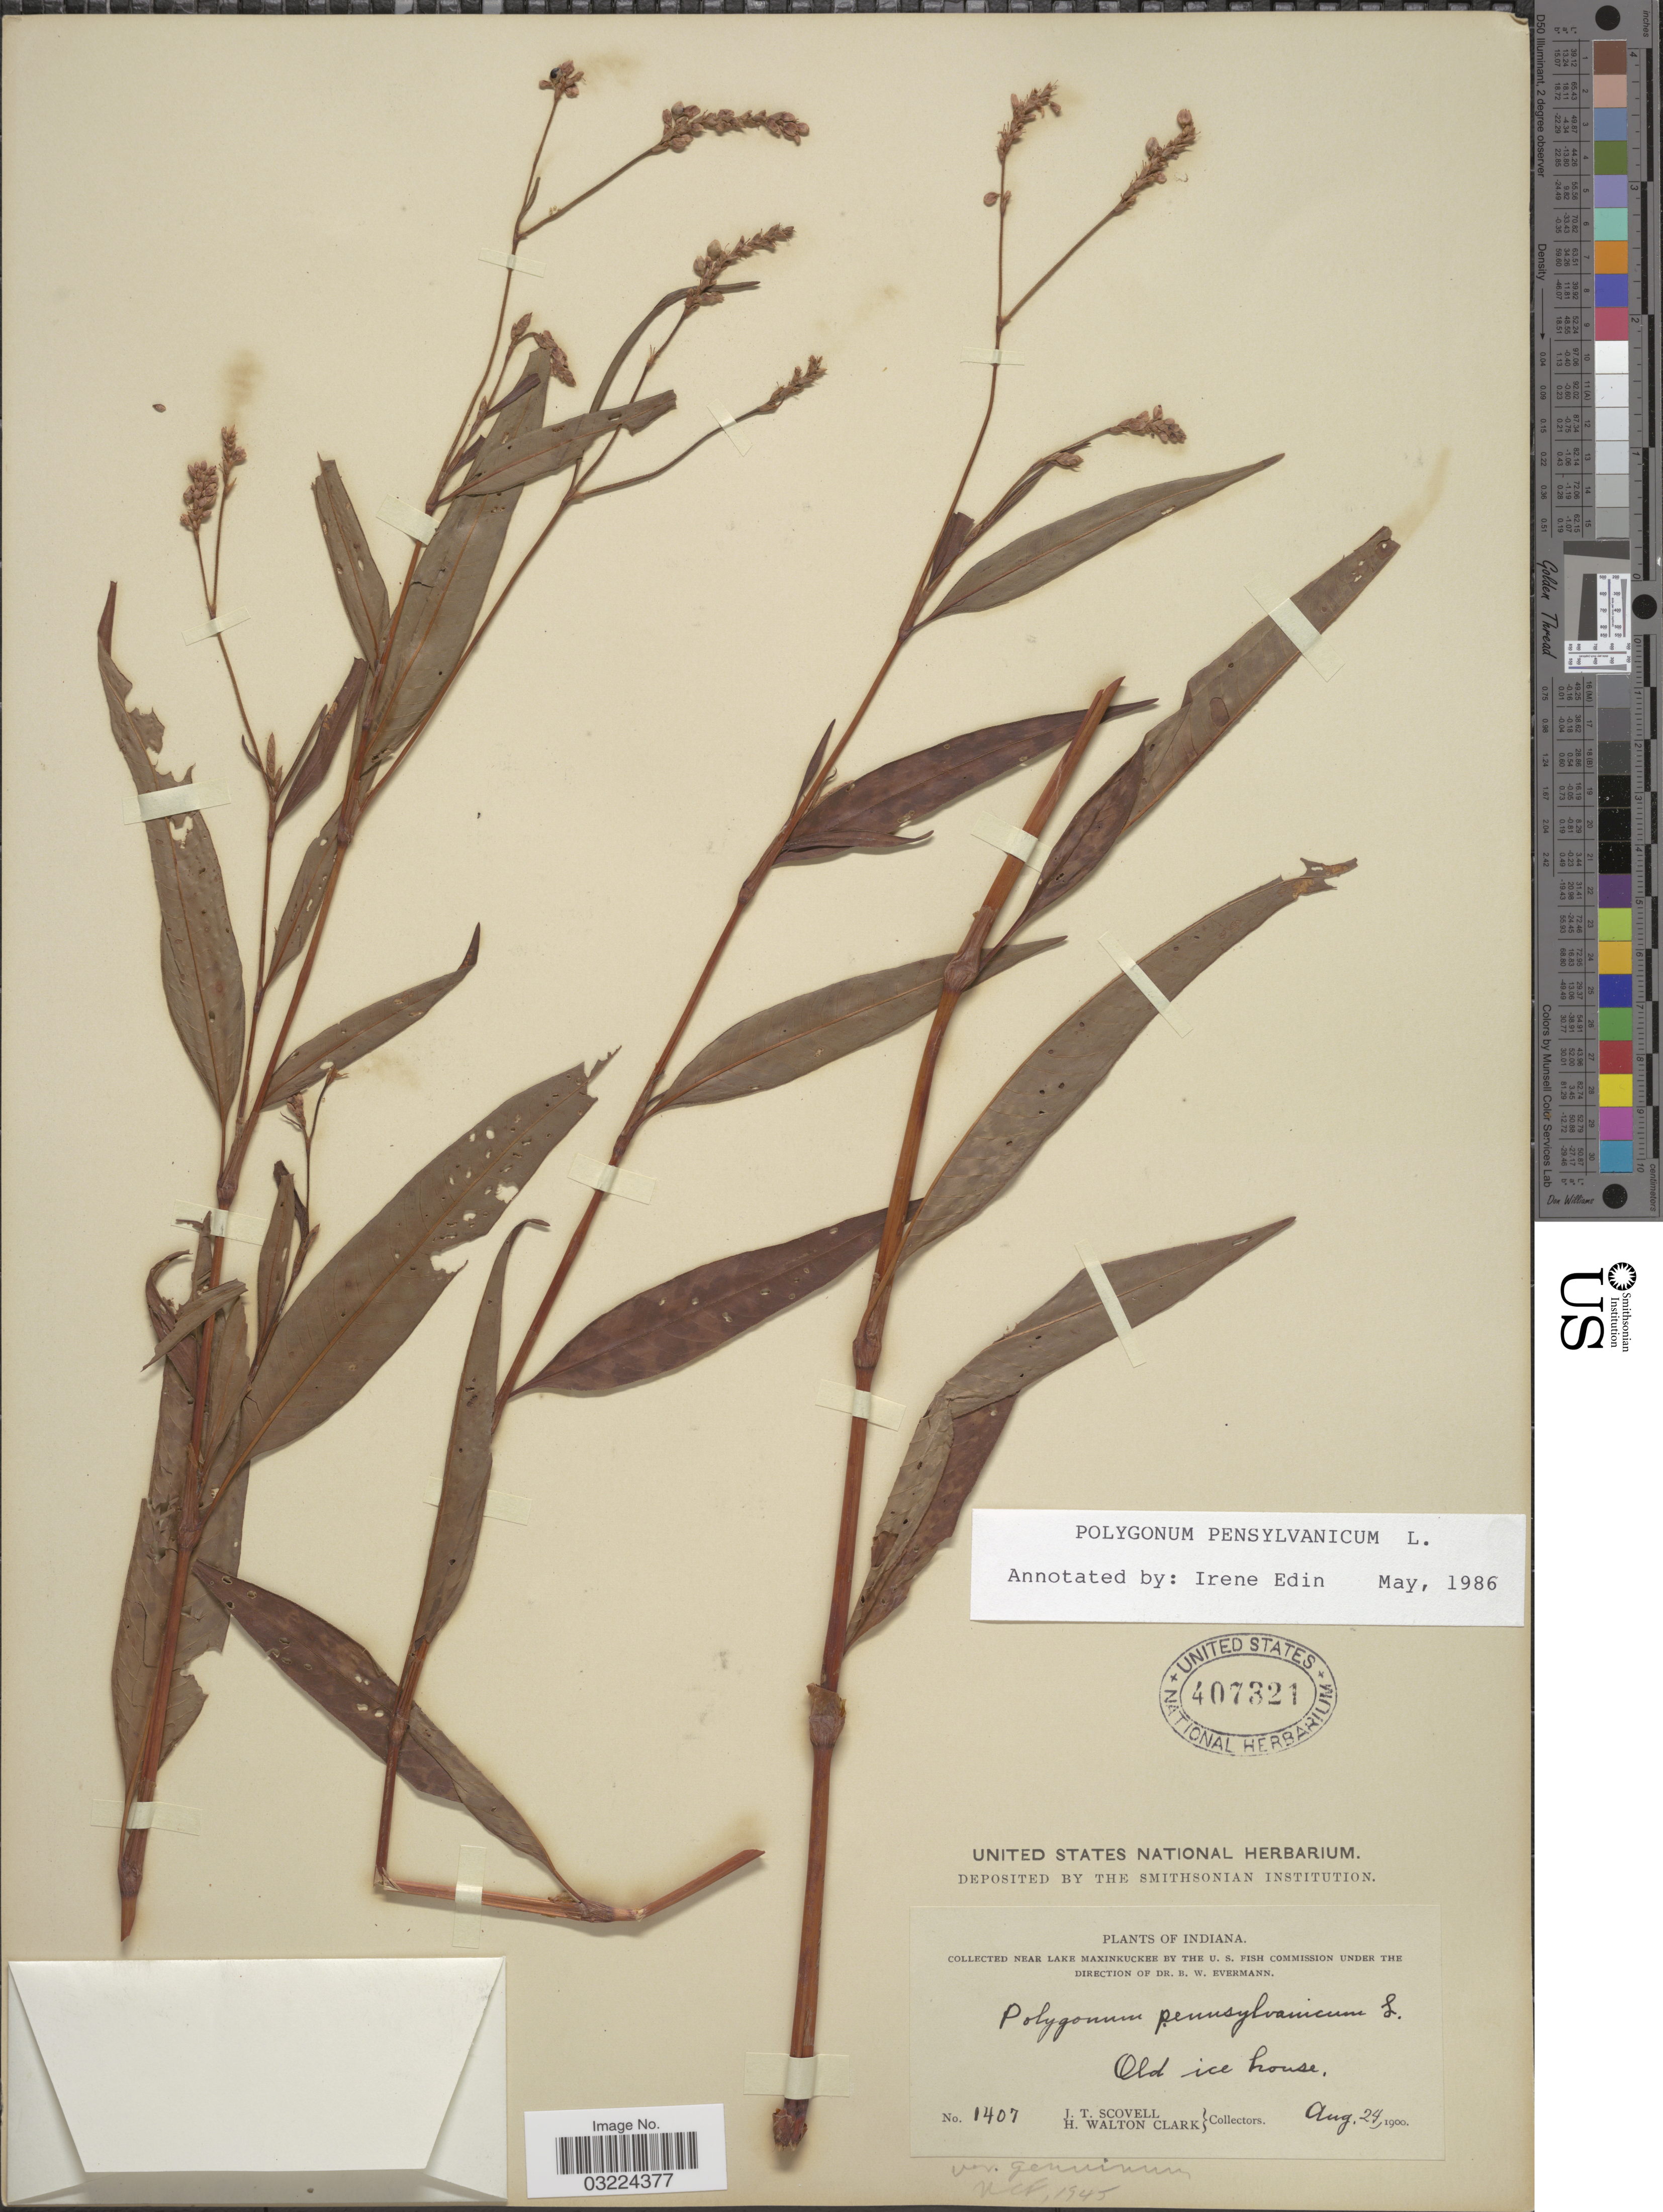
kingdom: Plantae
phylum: Tracheophyta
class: Magnoliopsida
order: Caryophyllales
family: Polygonaceae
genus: Persicaria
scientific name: Persicaria pensylvanica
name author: (L.) M. Gómez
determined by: Atha, D. E.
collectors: J. T. Scovell & H. W. Clark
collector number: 1407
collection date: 1900-08-24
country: United States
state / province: Indiana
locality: Near Lake Maxinkuckee. Old ice house.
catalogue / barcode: US 407321